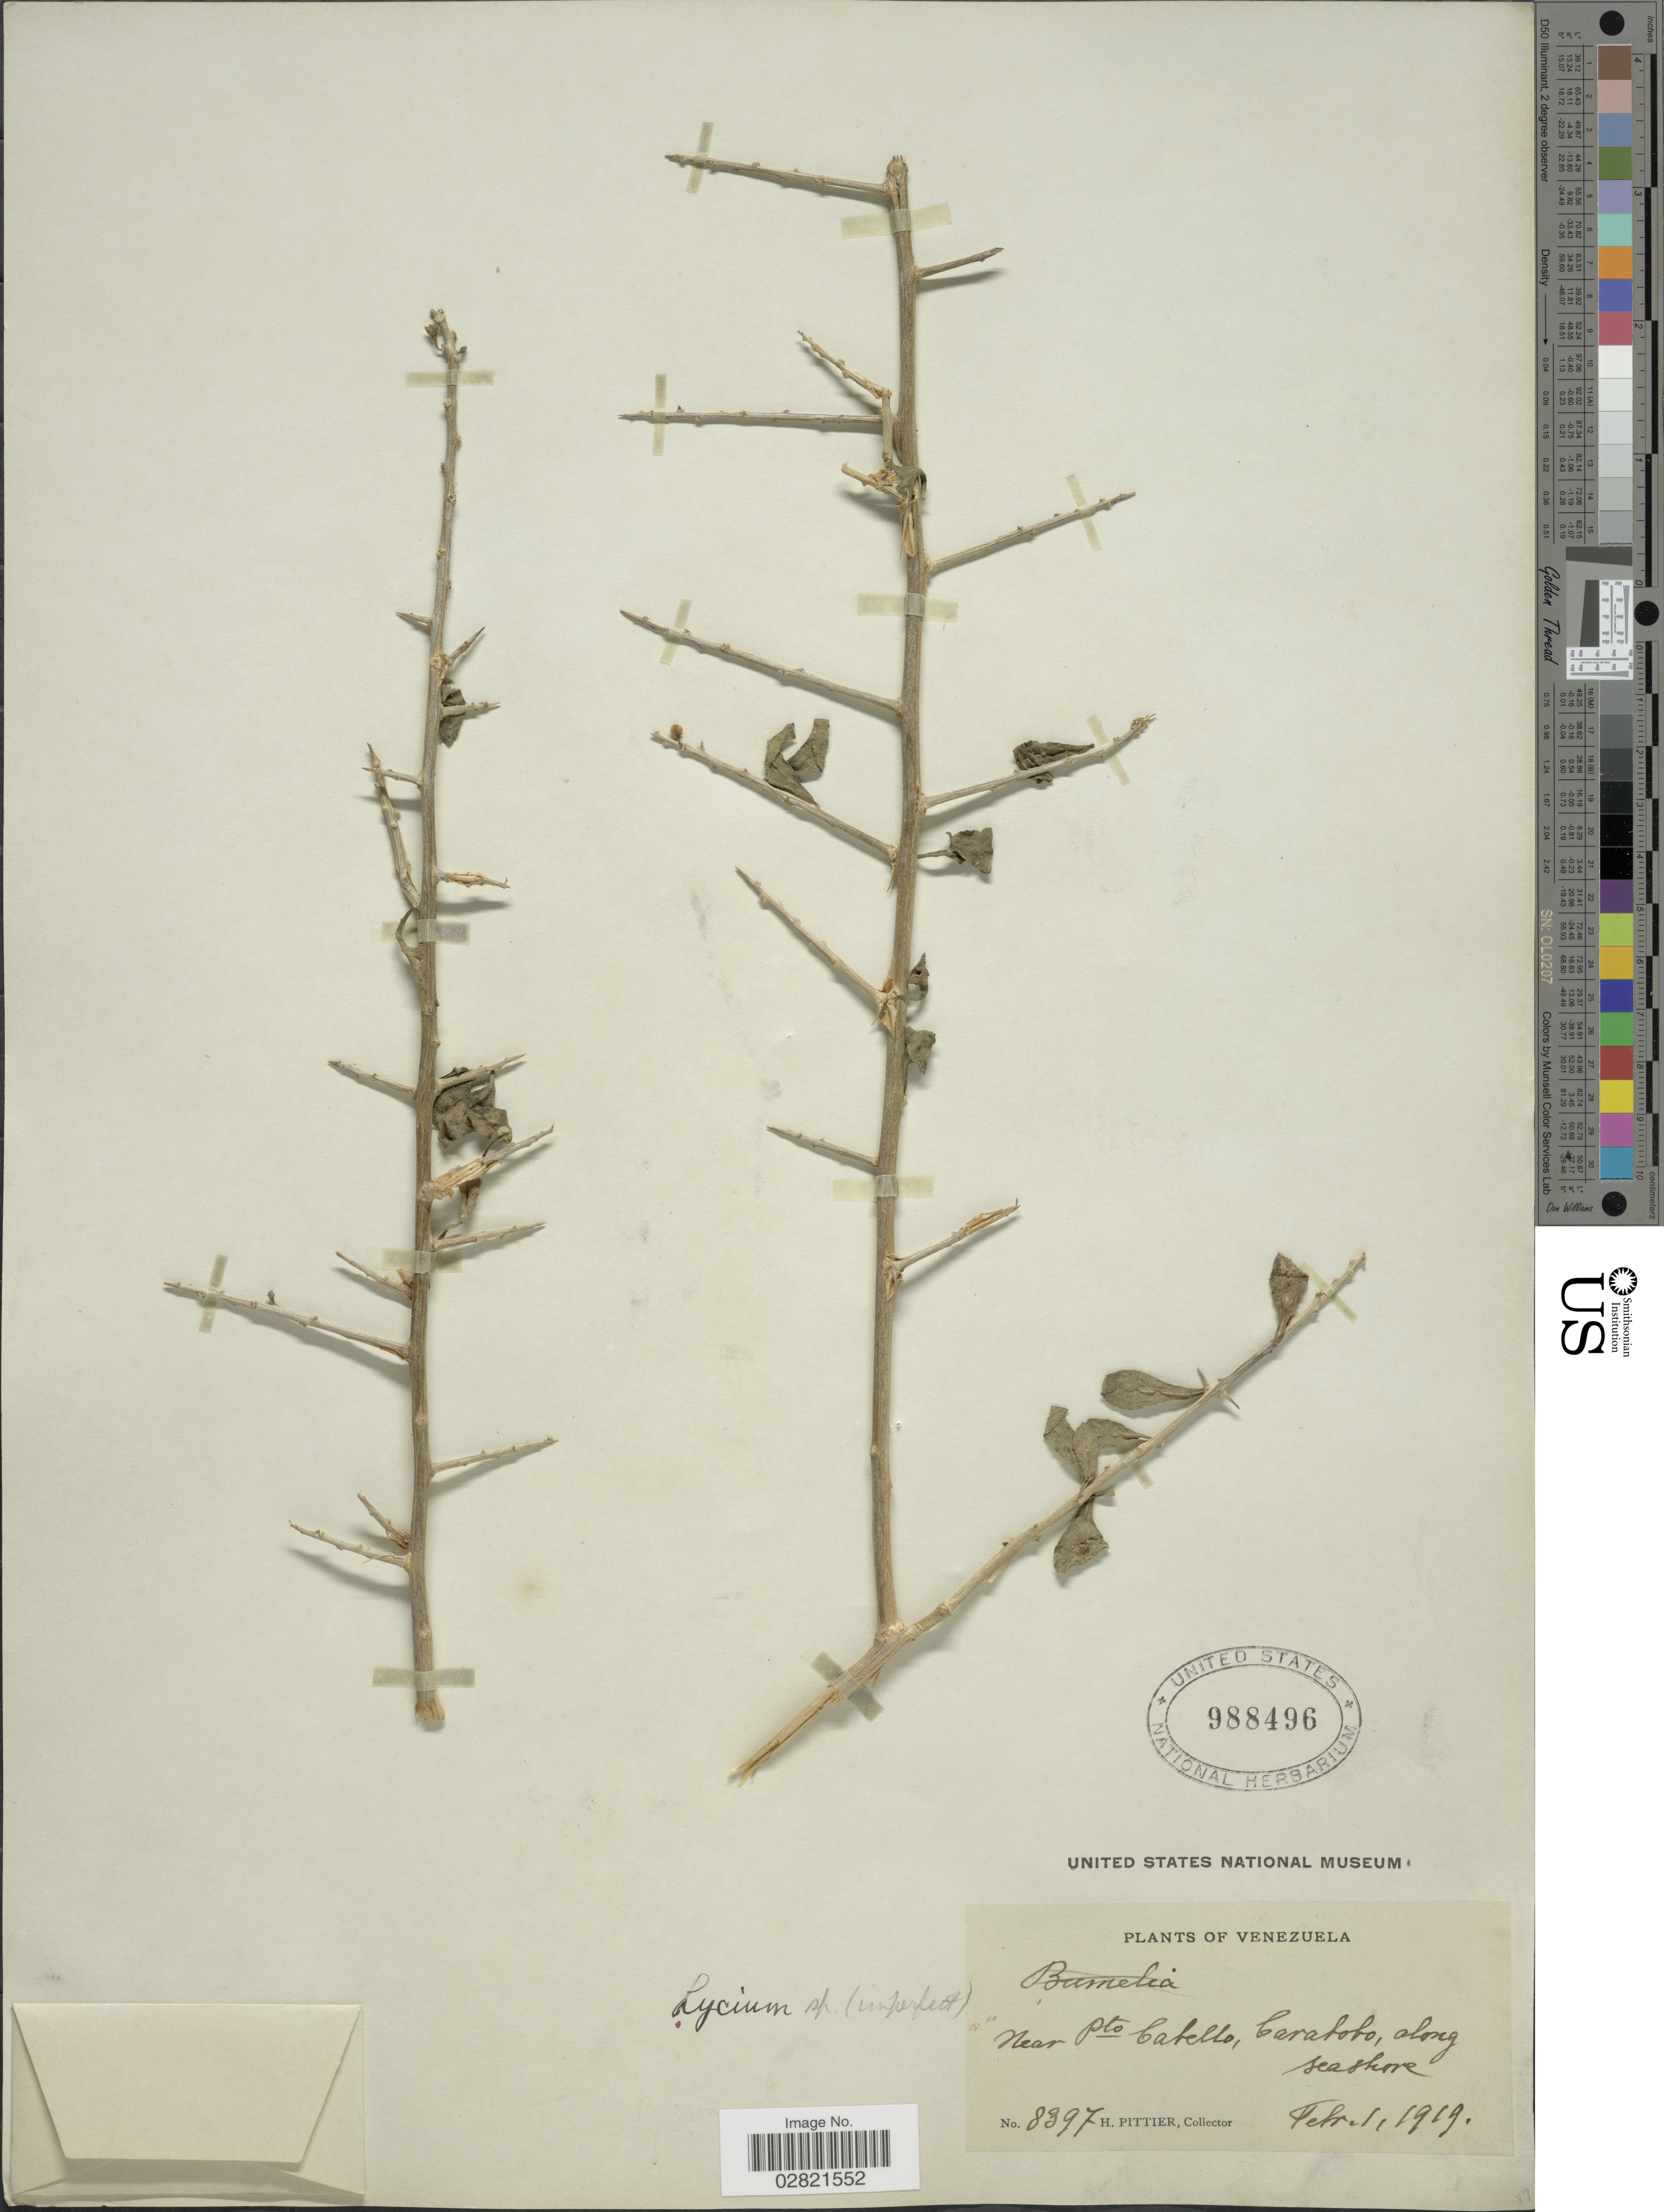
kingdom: Plantae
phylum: Tracheophyta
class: Magnoliopsida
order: Solanales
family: Solanaceae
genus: Lycium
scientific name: Lycium sp.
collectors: H. F. Pittier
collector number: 8397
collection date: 1919-02-01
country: Venezuela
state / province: Carabobo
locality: Near Pto Cabello, Carabobo, along seashore.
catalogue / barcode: US 988496